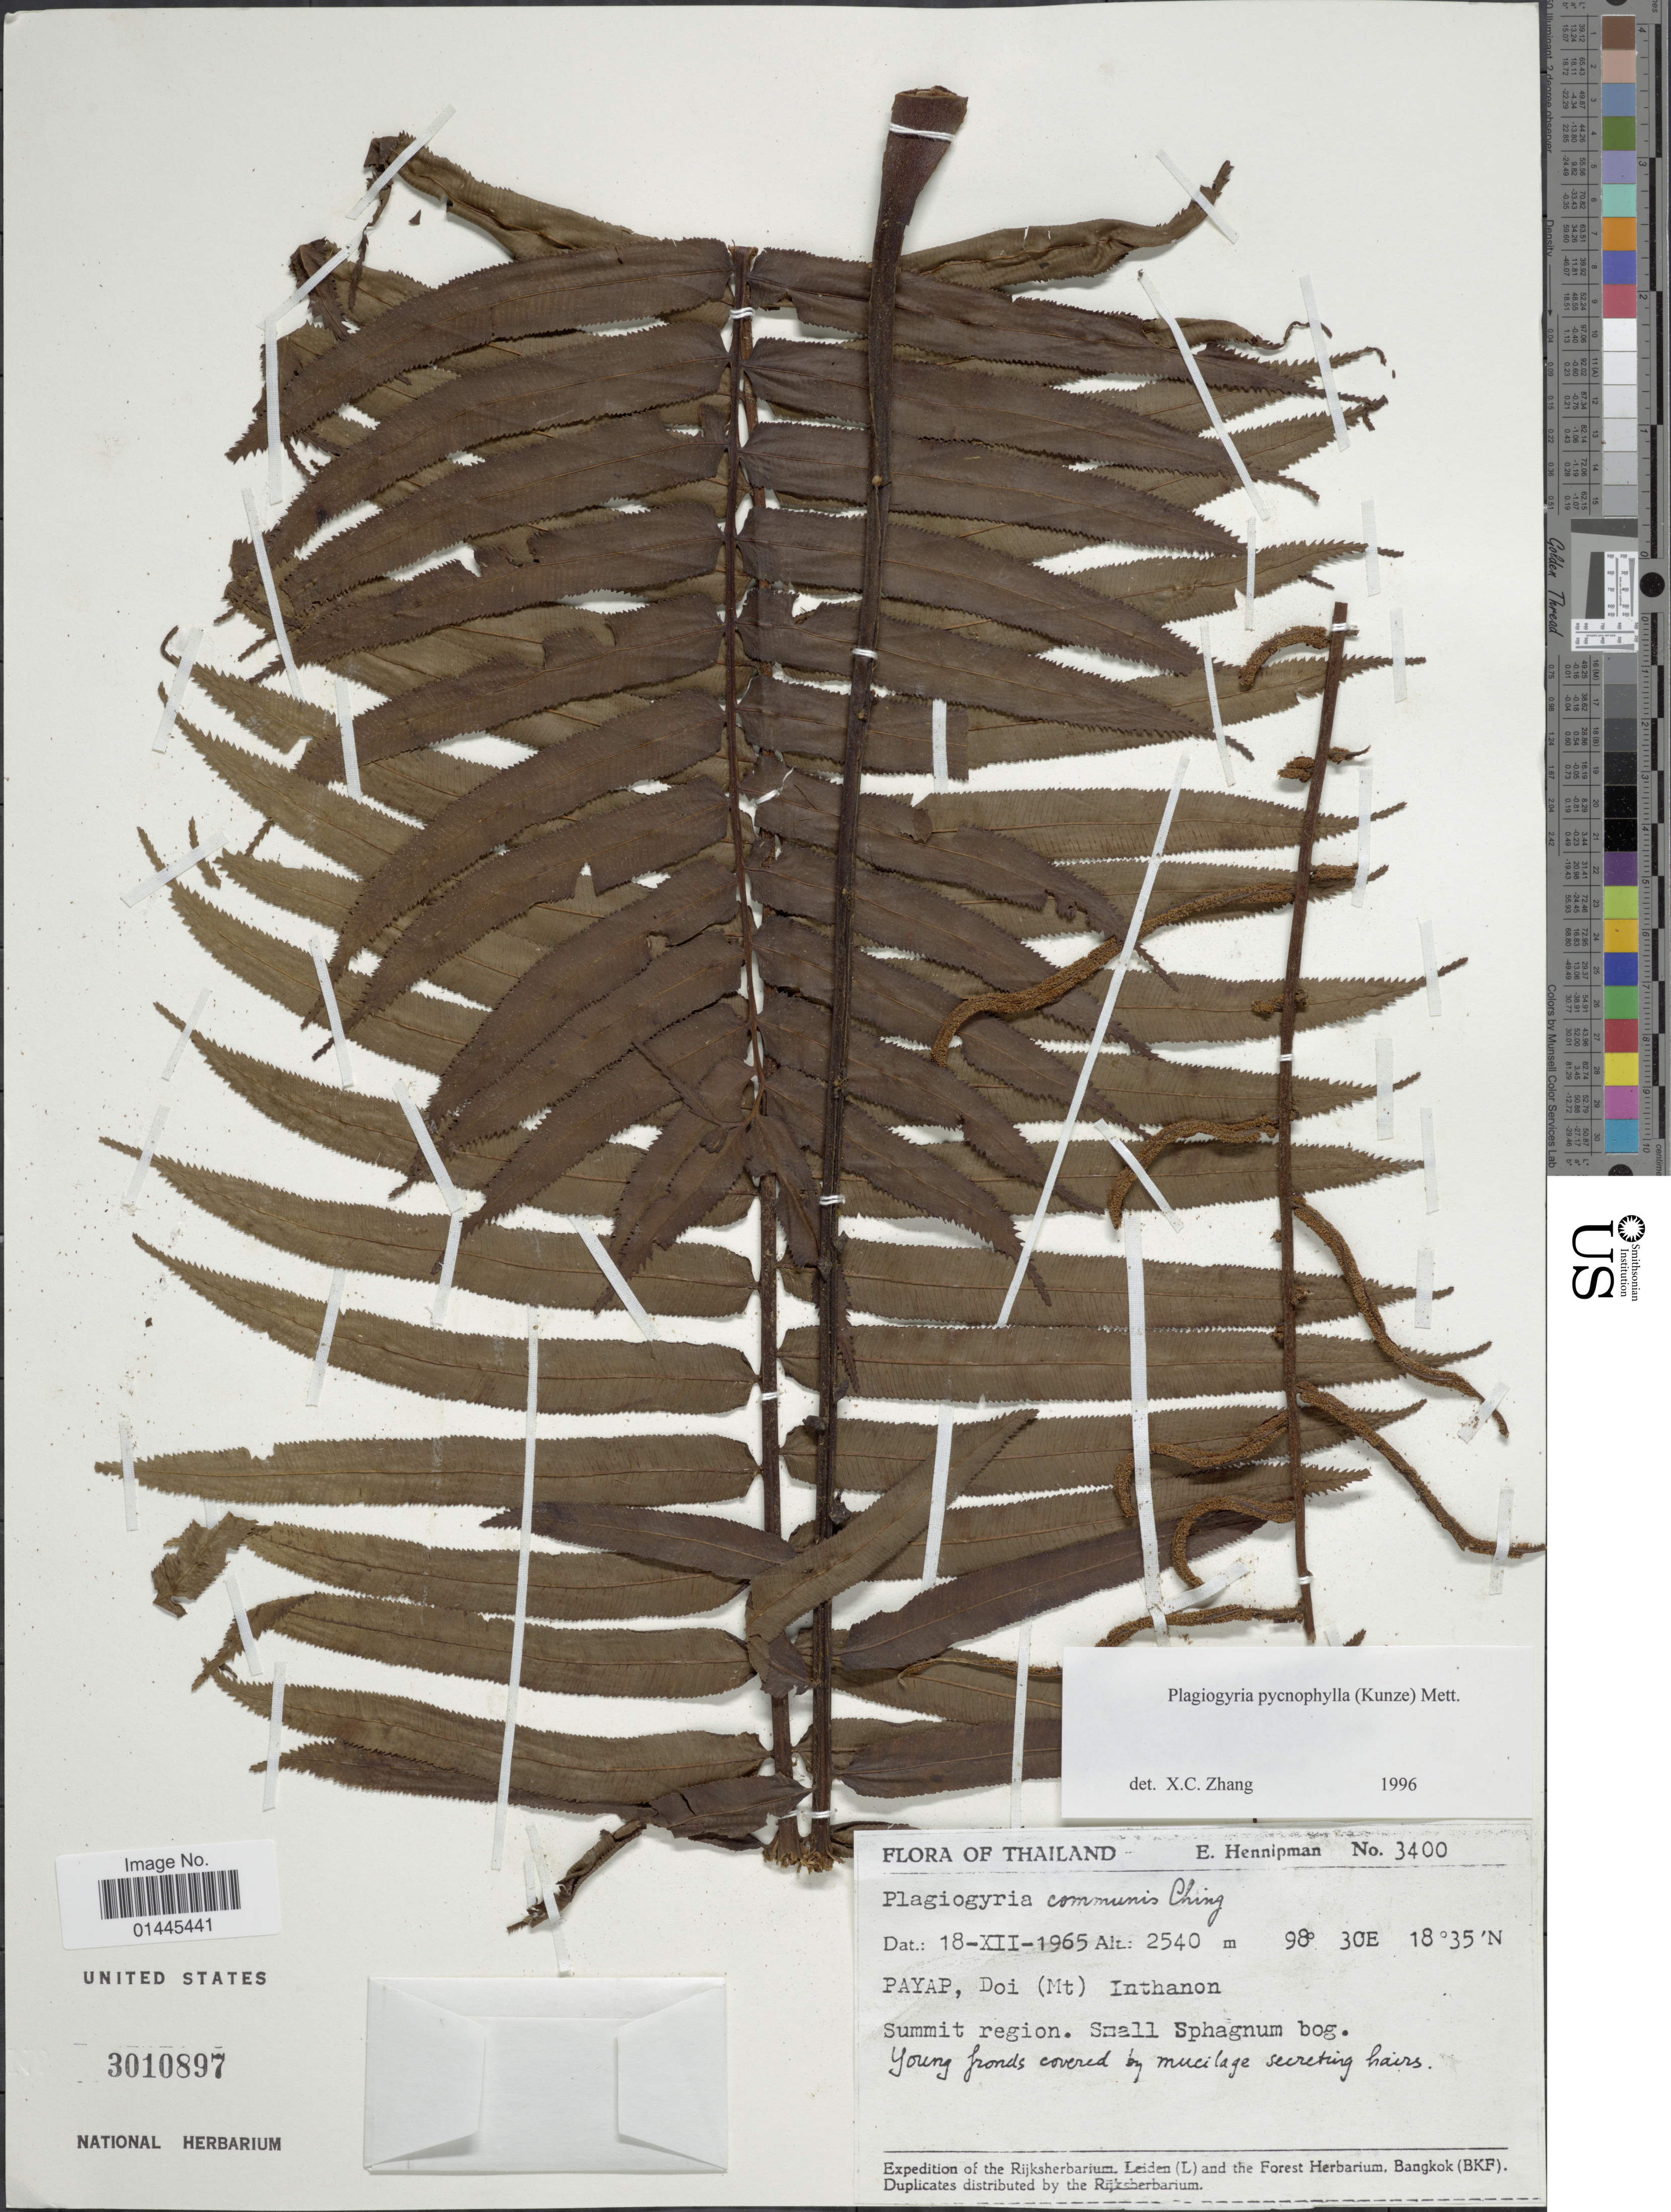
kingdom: Plantae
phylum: Tracheophyta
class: Polypodiopsida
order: Cyatheales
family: Plagiogyriaceae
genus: Plagiogyria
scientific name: Plagiogyria pycnophylla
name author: (Kunze) Mett.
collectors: E. Hennipman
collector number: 3400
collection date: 1965-12-18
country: Taiwan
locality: Payap, Doi (Mt) Inthanon, summit region.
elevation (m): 2540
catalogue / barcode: US 3010897